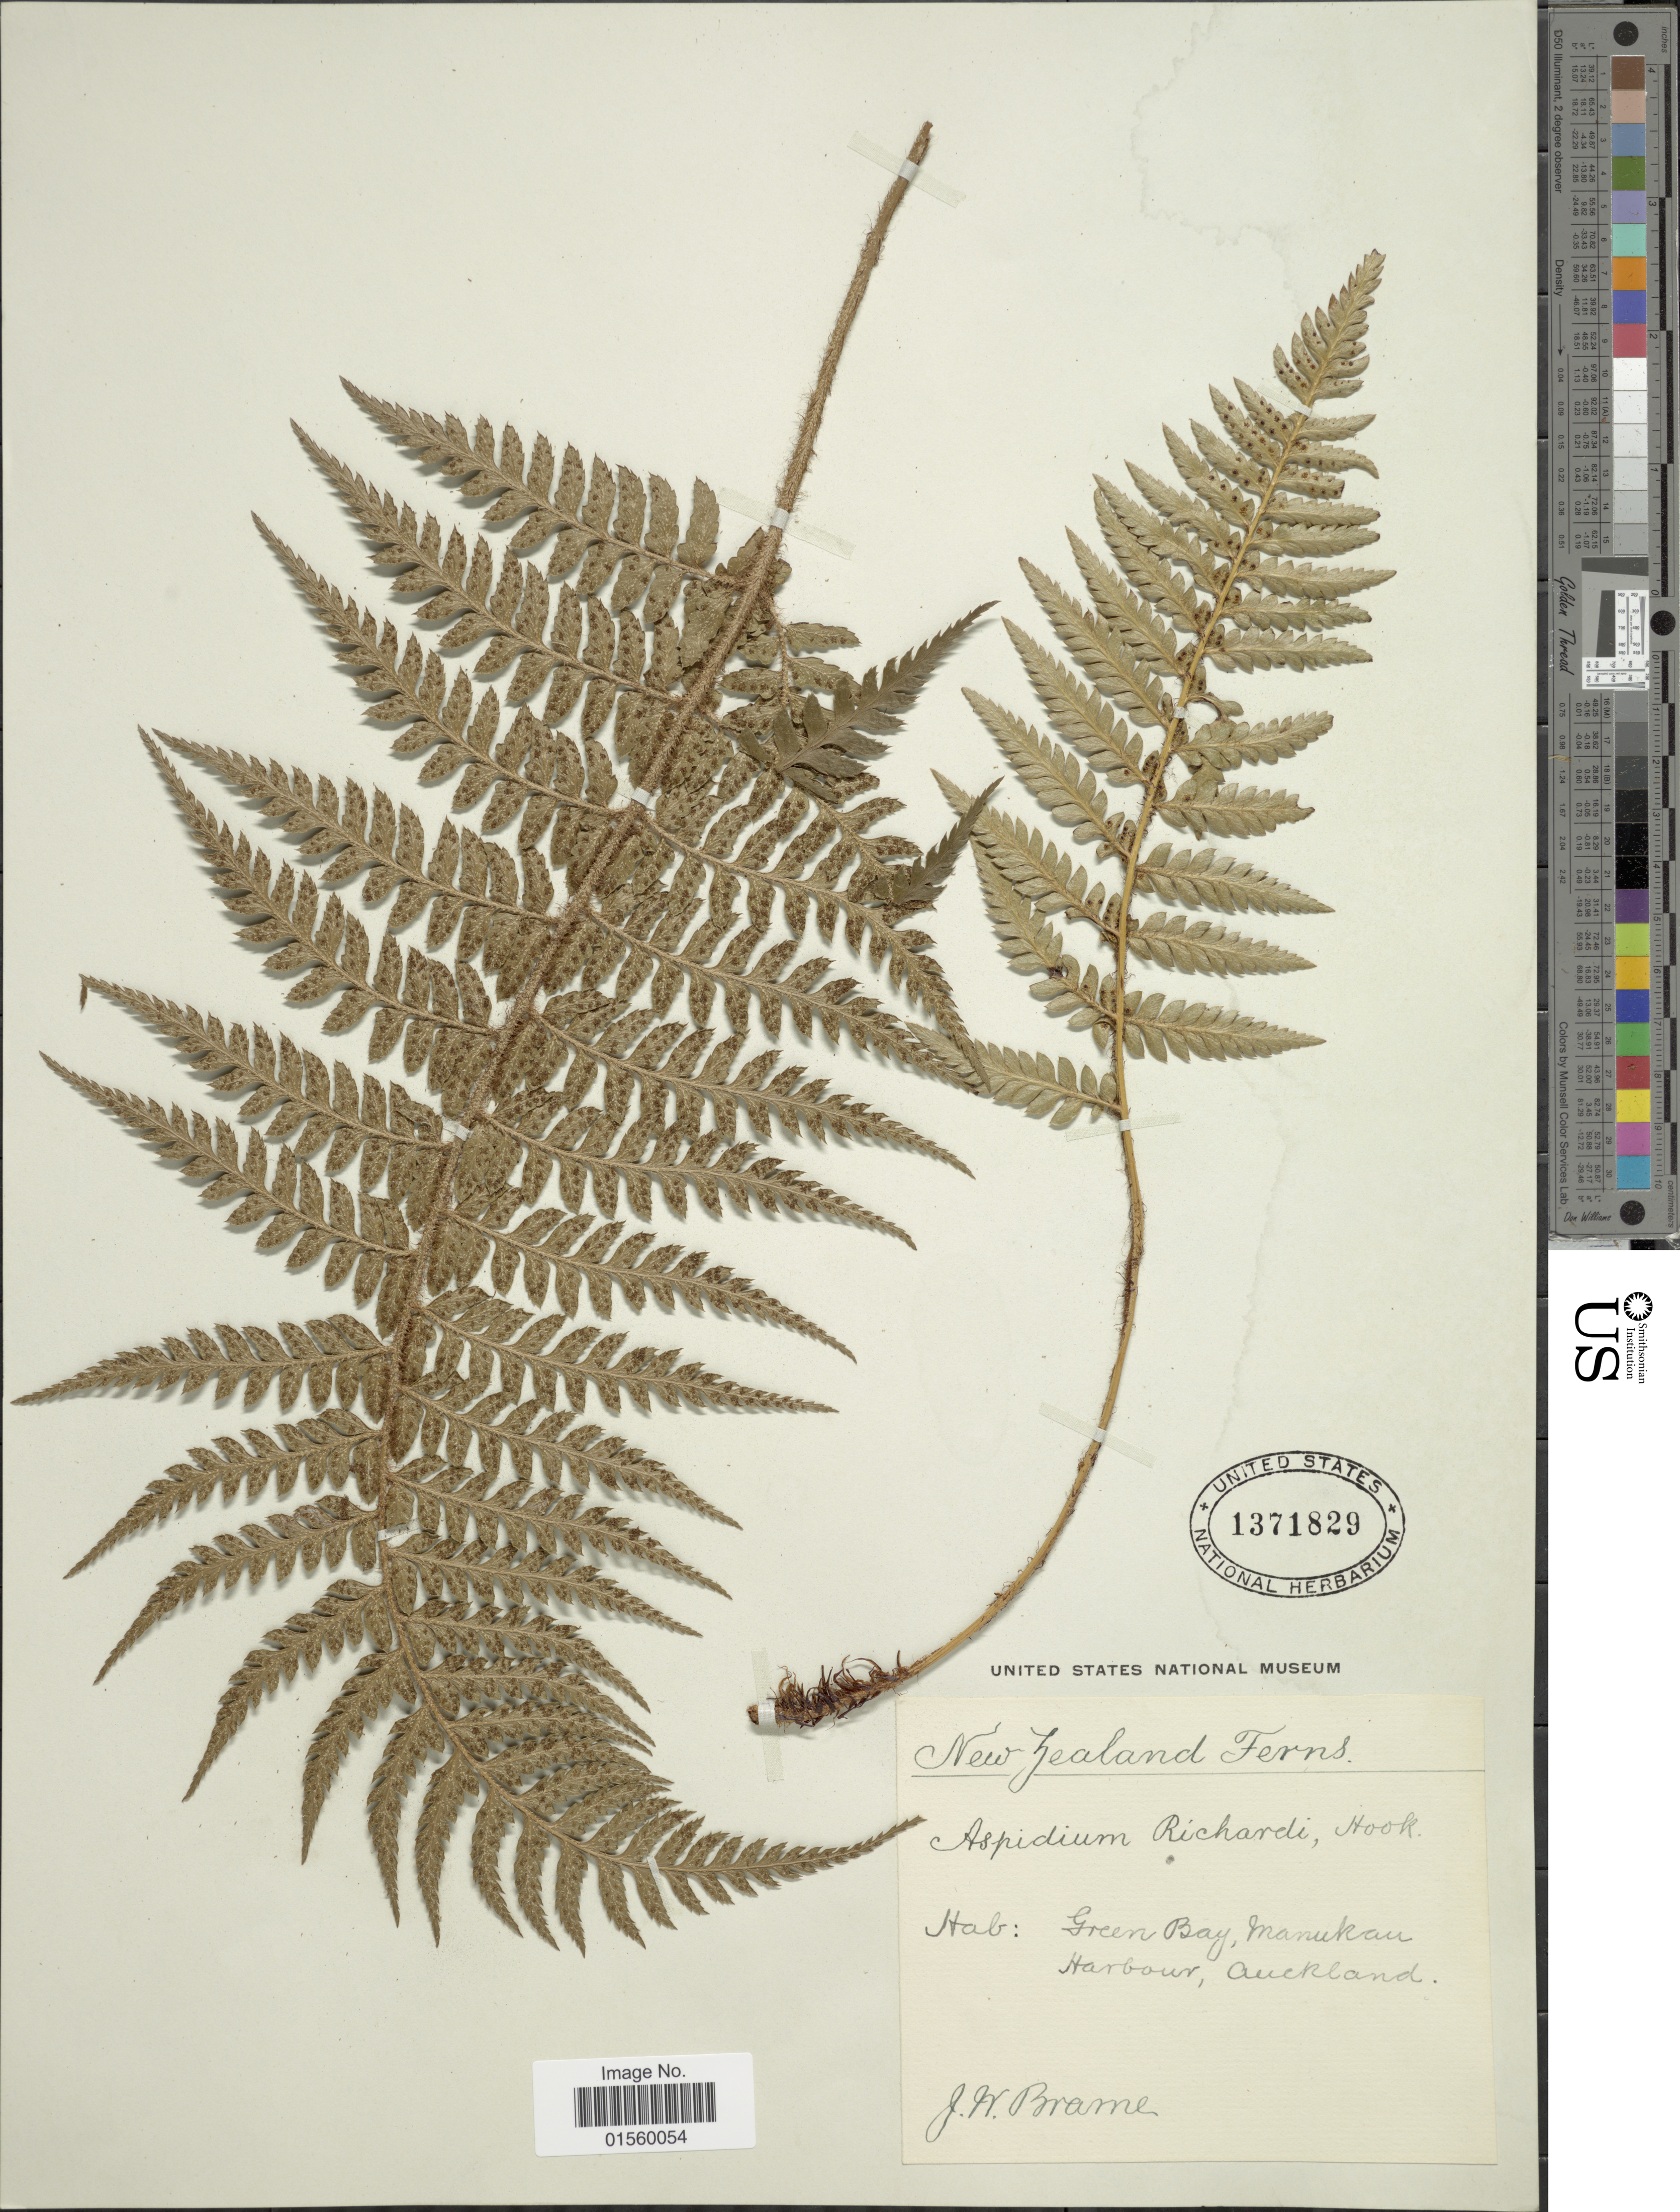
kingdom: Plantae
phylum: Tracheophyta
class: Polypodiopsida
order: Polypodiales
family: Dryopteridaceae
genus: Polystichum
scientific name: Polystichum richardii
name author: J. Sm.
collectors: J. Brame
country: New Zealand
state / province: Auckland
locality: Green Bay, Manukan Harbour, Auckland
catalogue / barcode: US 1371829